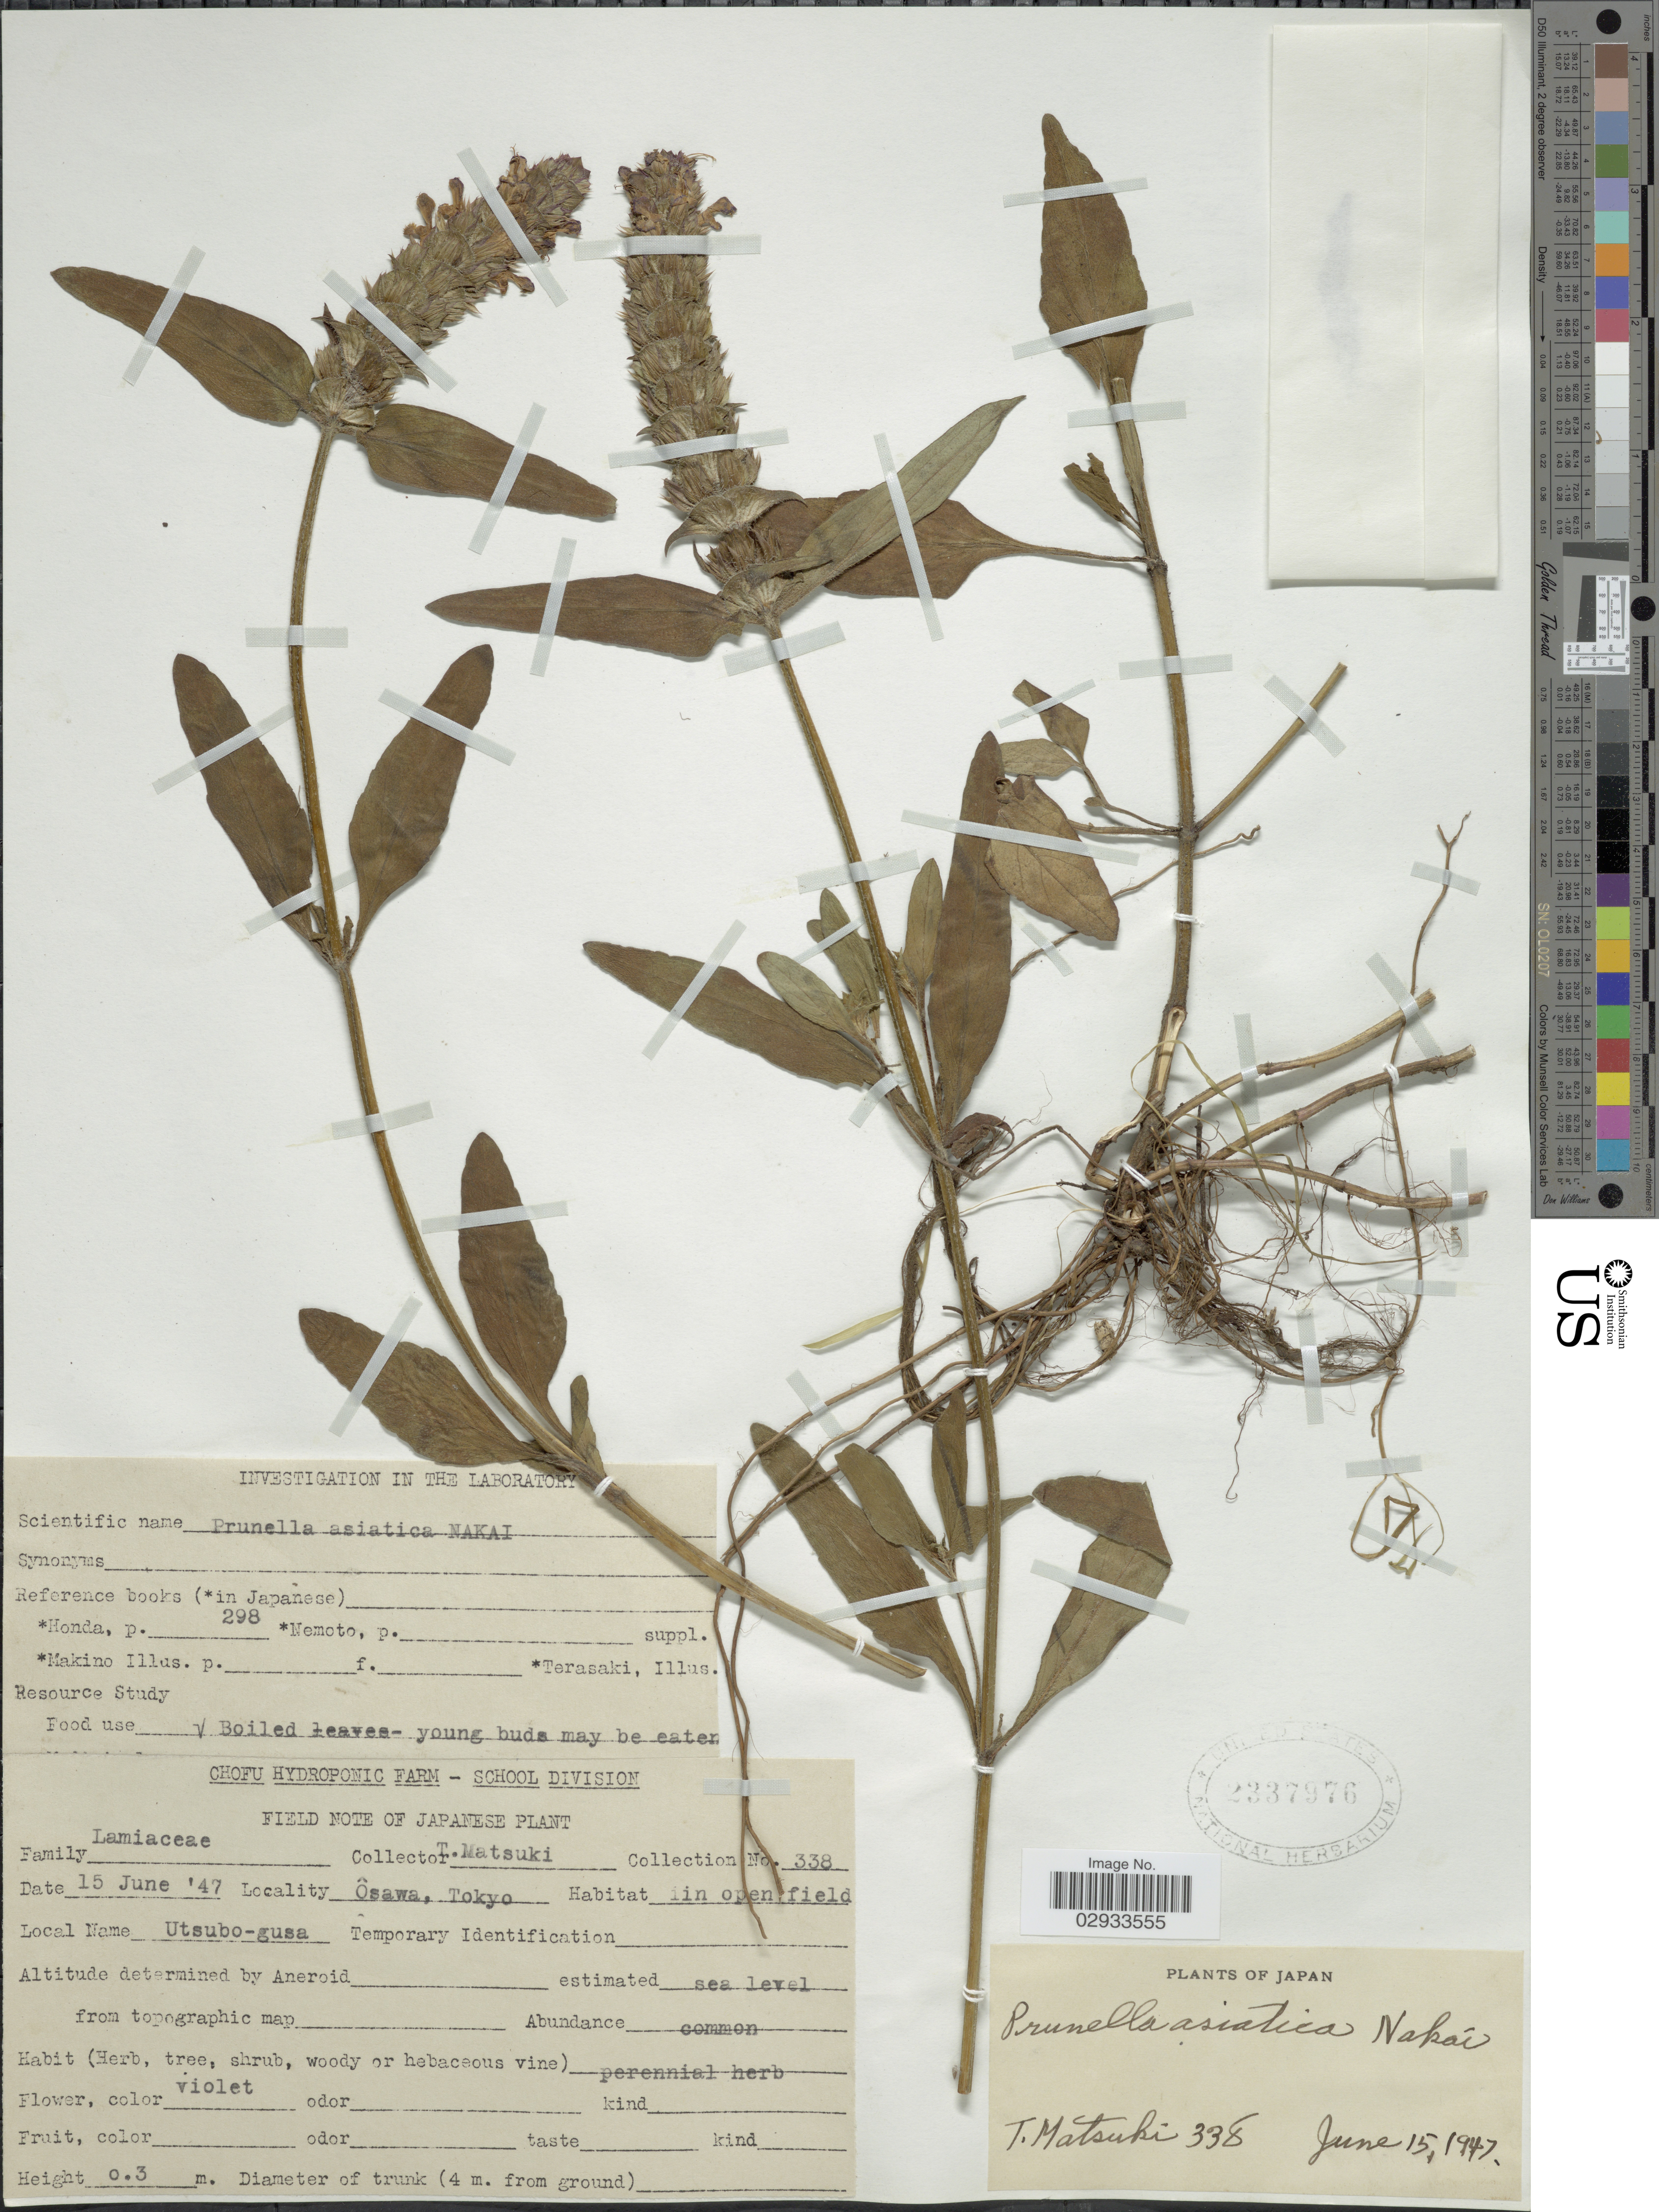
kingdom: Plantae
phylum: Tracheophyta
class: Magnoliopsida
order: Lamiales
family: Lamiaceae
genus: Prunella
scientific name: Prunella vulgaris subsp. asiatica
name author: H. Hara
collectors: T. Matsuki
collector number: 338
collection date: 1947-06-15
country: Japan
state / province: Tokyo, Federal City of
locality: Ôsawa, Tokyo.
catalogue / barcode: US 2337976